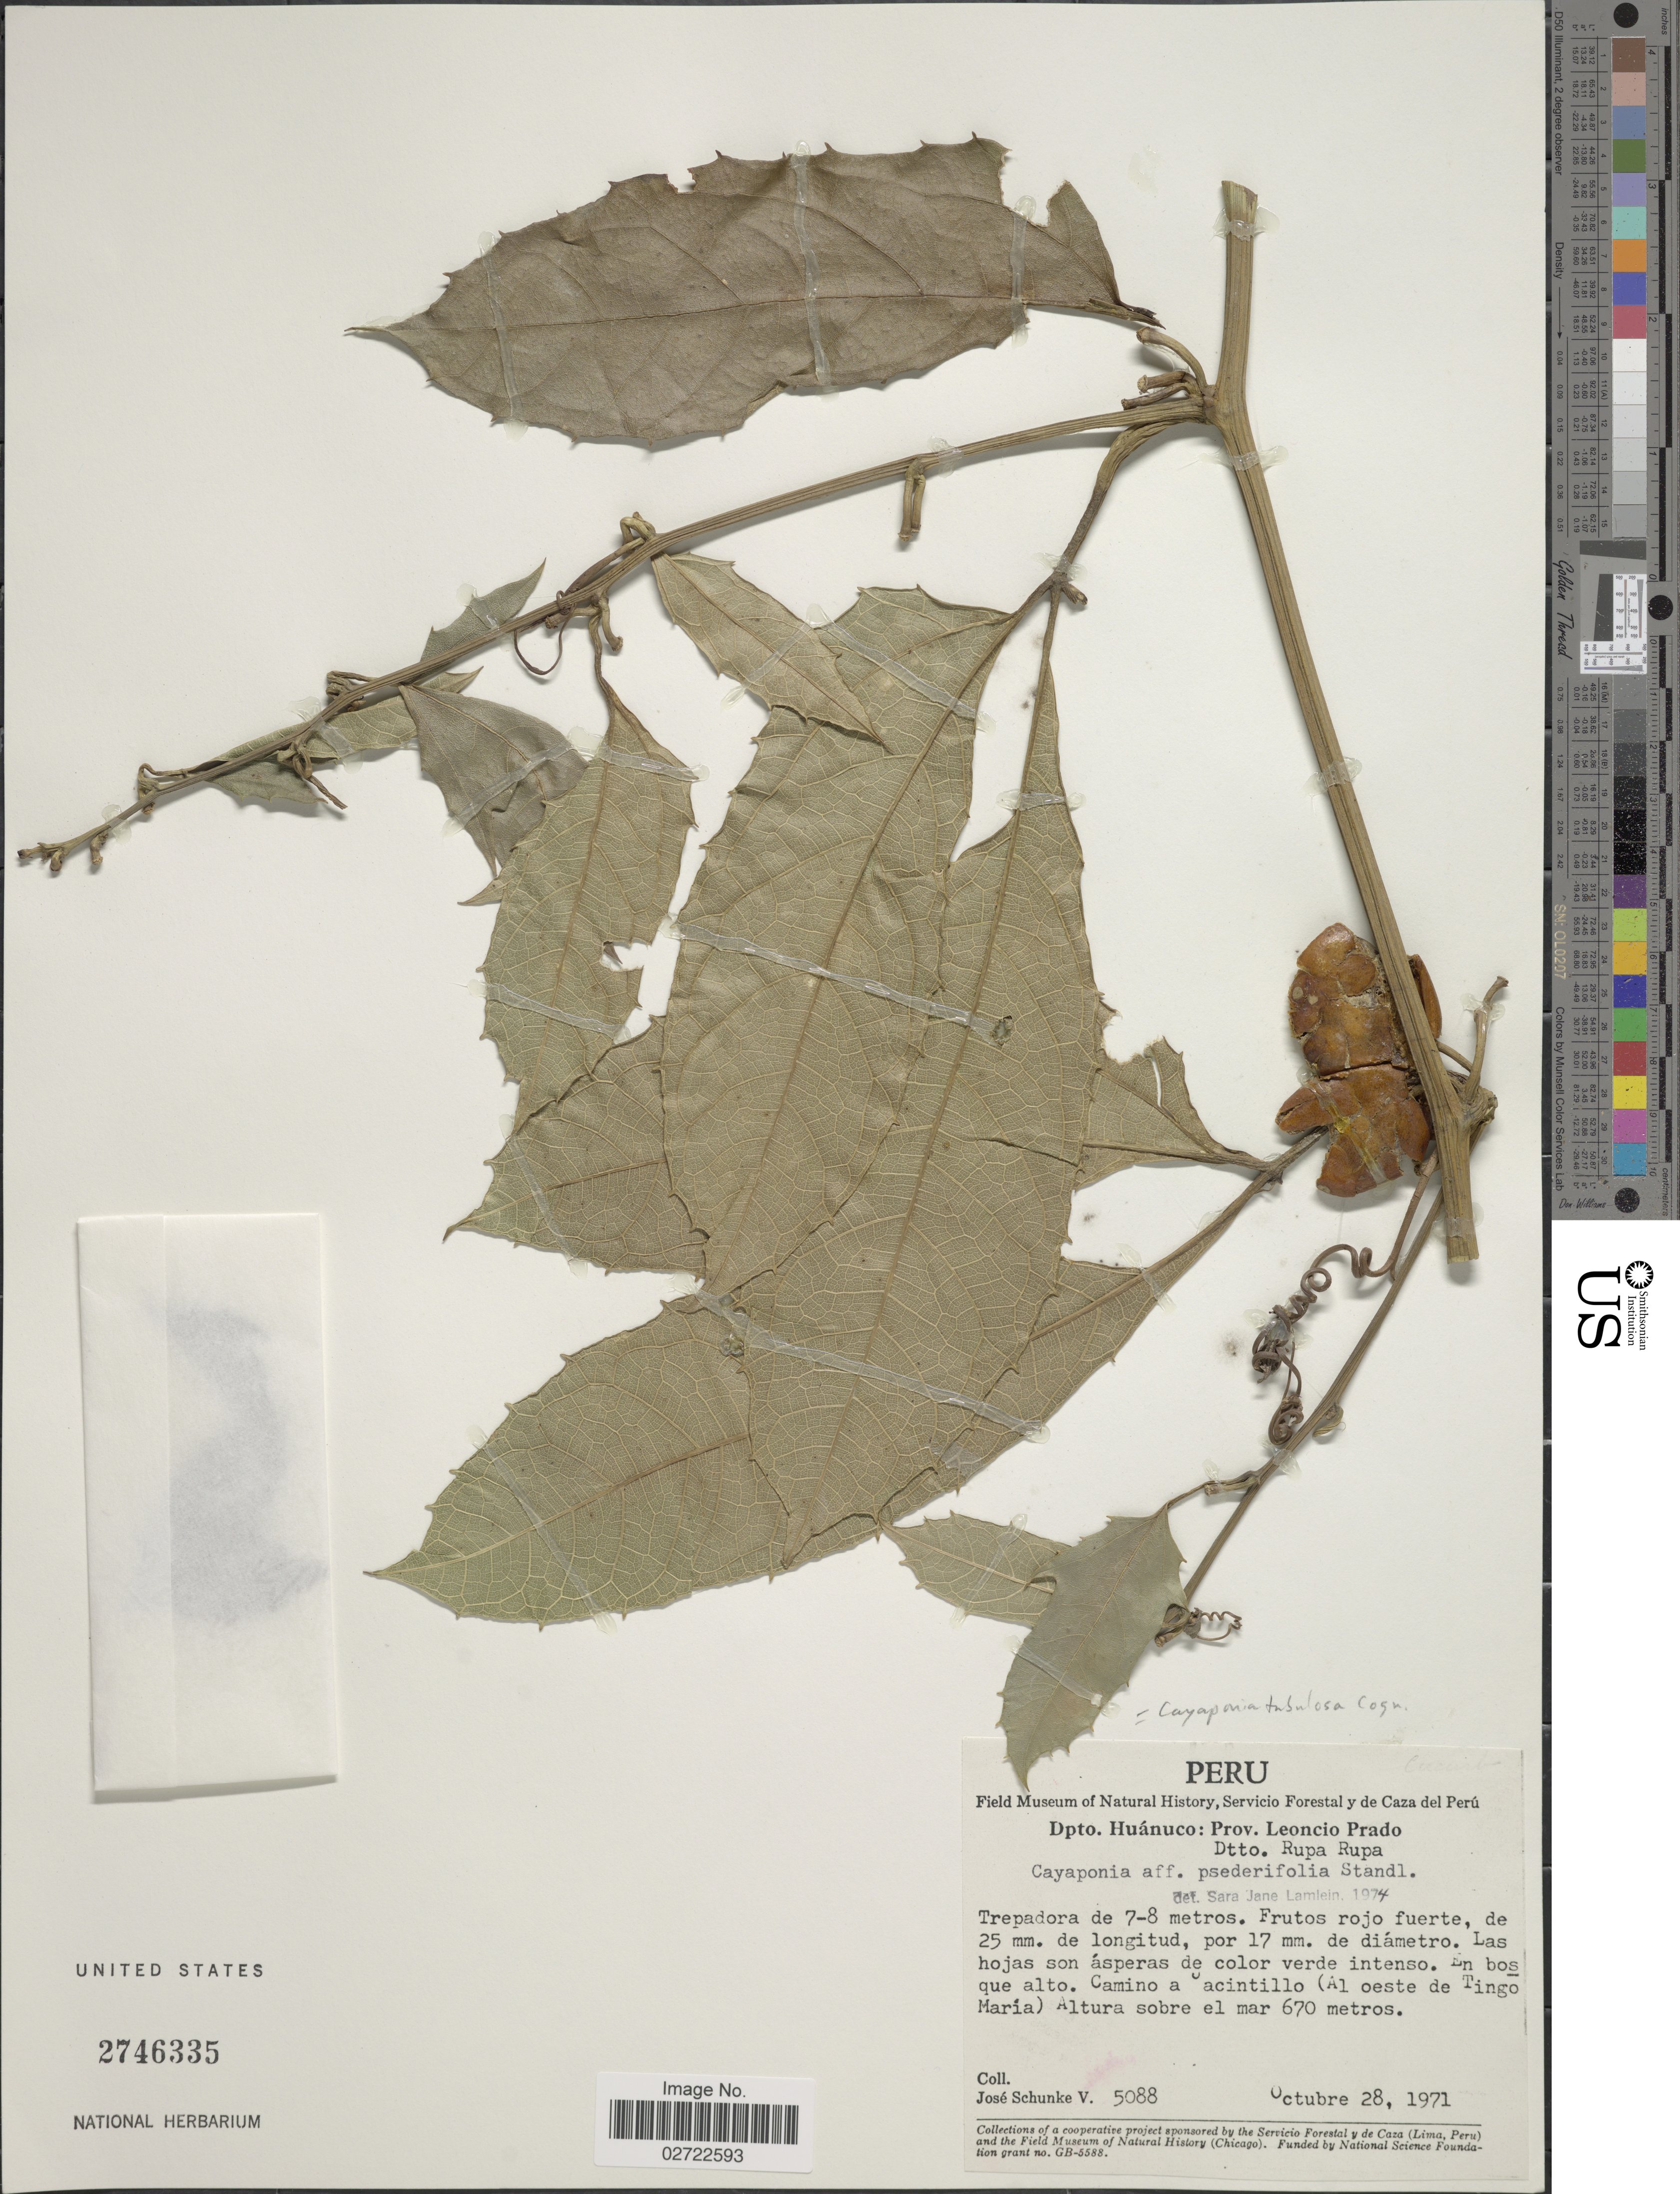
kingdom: Plantae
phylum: Tracheophyta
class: Magnoliopsida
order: Cucurbitales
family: Cucurbitaceae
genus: Cayaponia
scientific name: Cayaponia tubulosa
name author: Cogn.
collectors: J. Schunke Vigo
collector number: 5088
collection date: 1971-10-28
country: Peru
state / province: Huánuco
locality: Dpto. Huanuco: Prov. Leoncio Prado. Dtto. Rupa Rupa. Camino a acintillo (Al oeste de Tingo Maria)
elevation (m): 670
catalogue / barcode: US 2746335